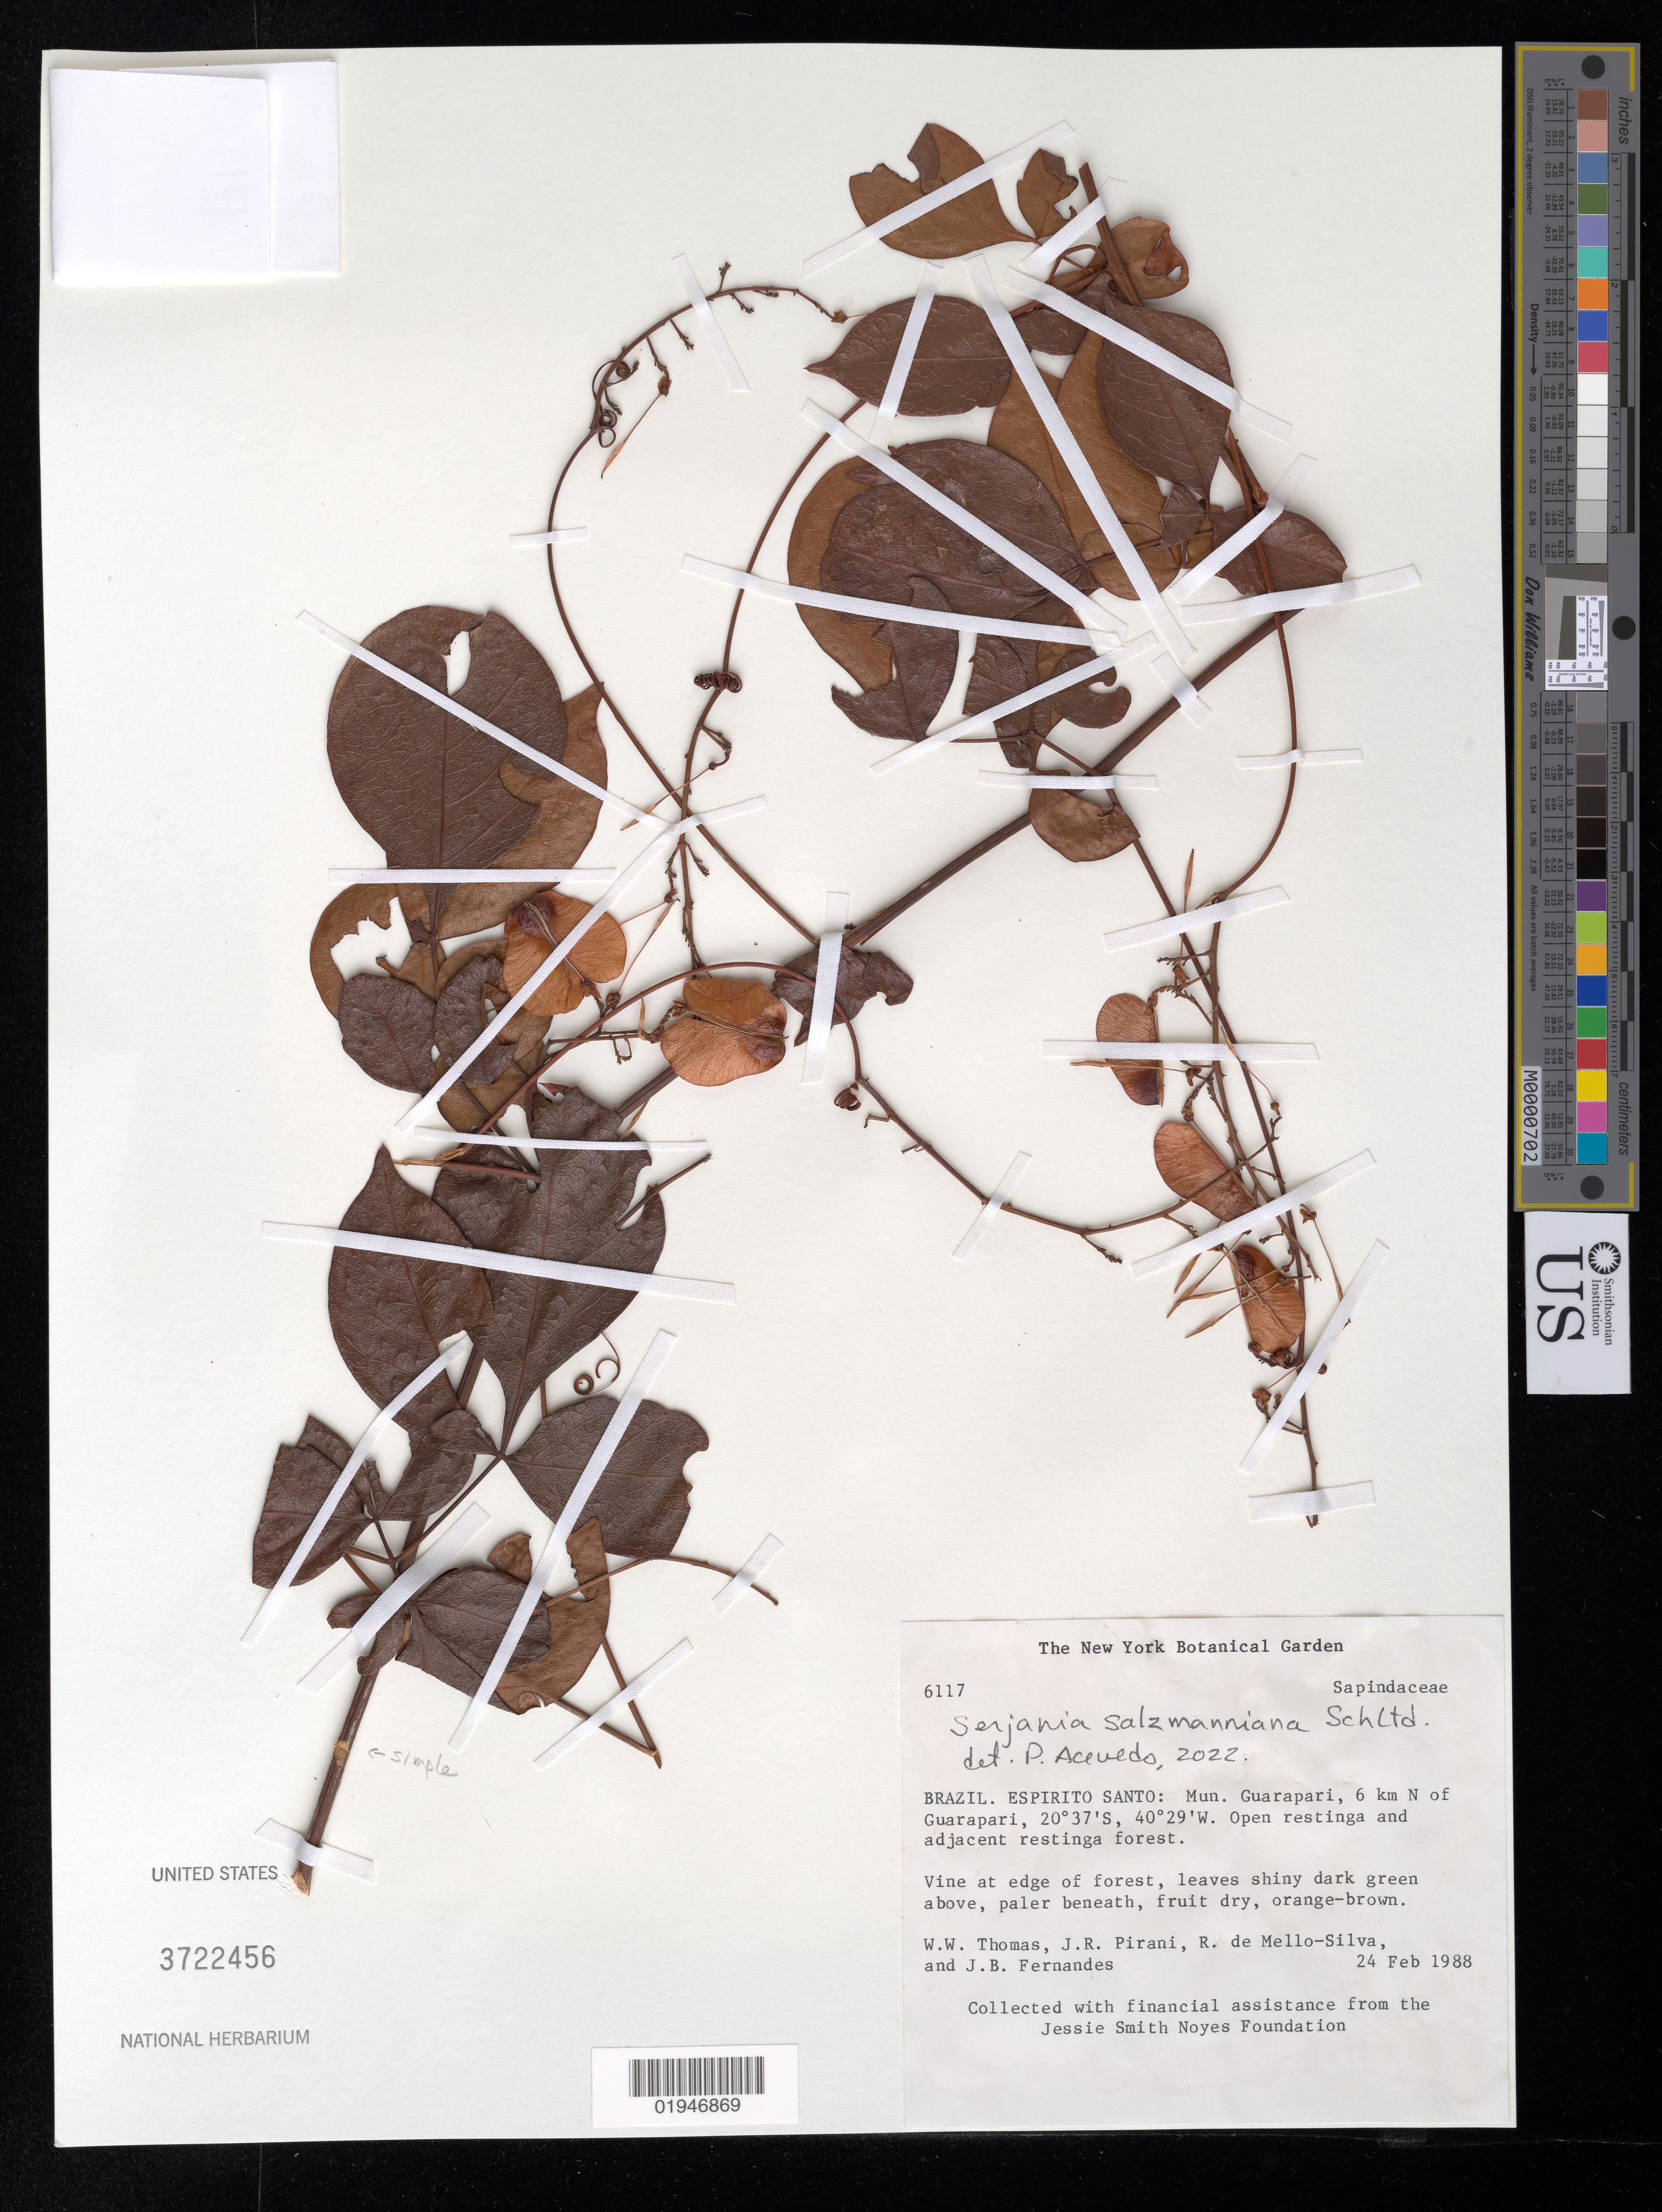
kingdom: Plantae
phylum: Tracheophyta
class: Magnoliopsida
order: Sapindales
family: Sapindaceae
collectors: W. W. Thomas, J. R. Pirani, R. Mello-Silva & J. Fernandes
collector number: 6117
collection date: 1988-02-24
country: Brazil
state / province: Espirito Santo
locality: Mun. Guarapari, 6 km N of Guarapari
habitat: Open restinga and adjacent resting forest; at edge of forest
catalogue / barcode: US 3722456